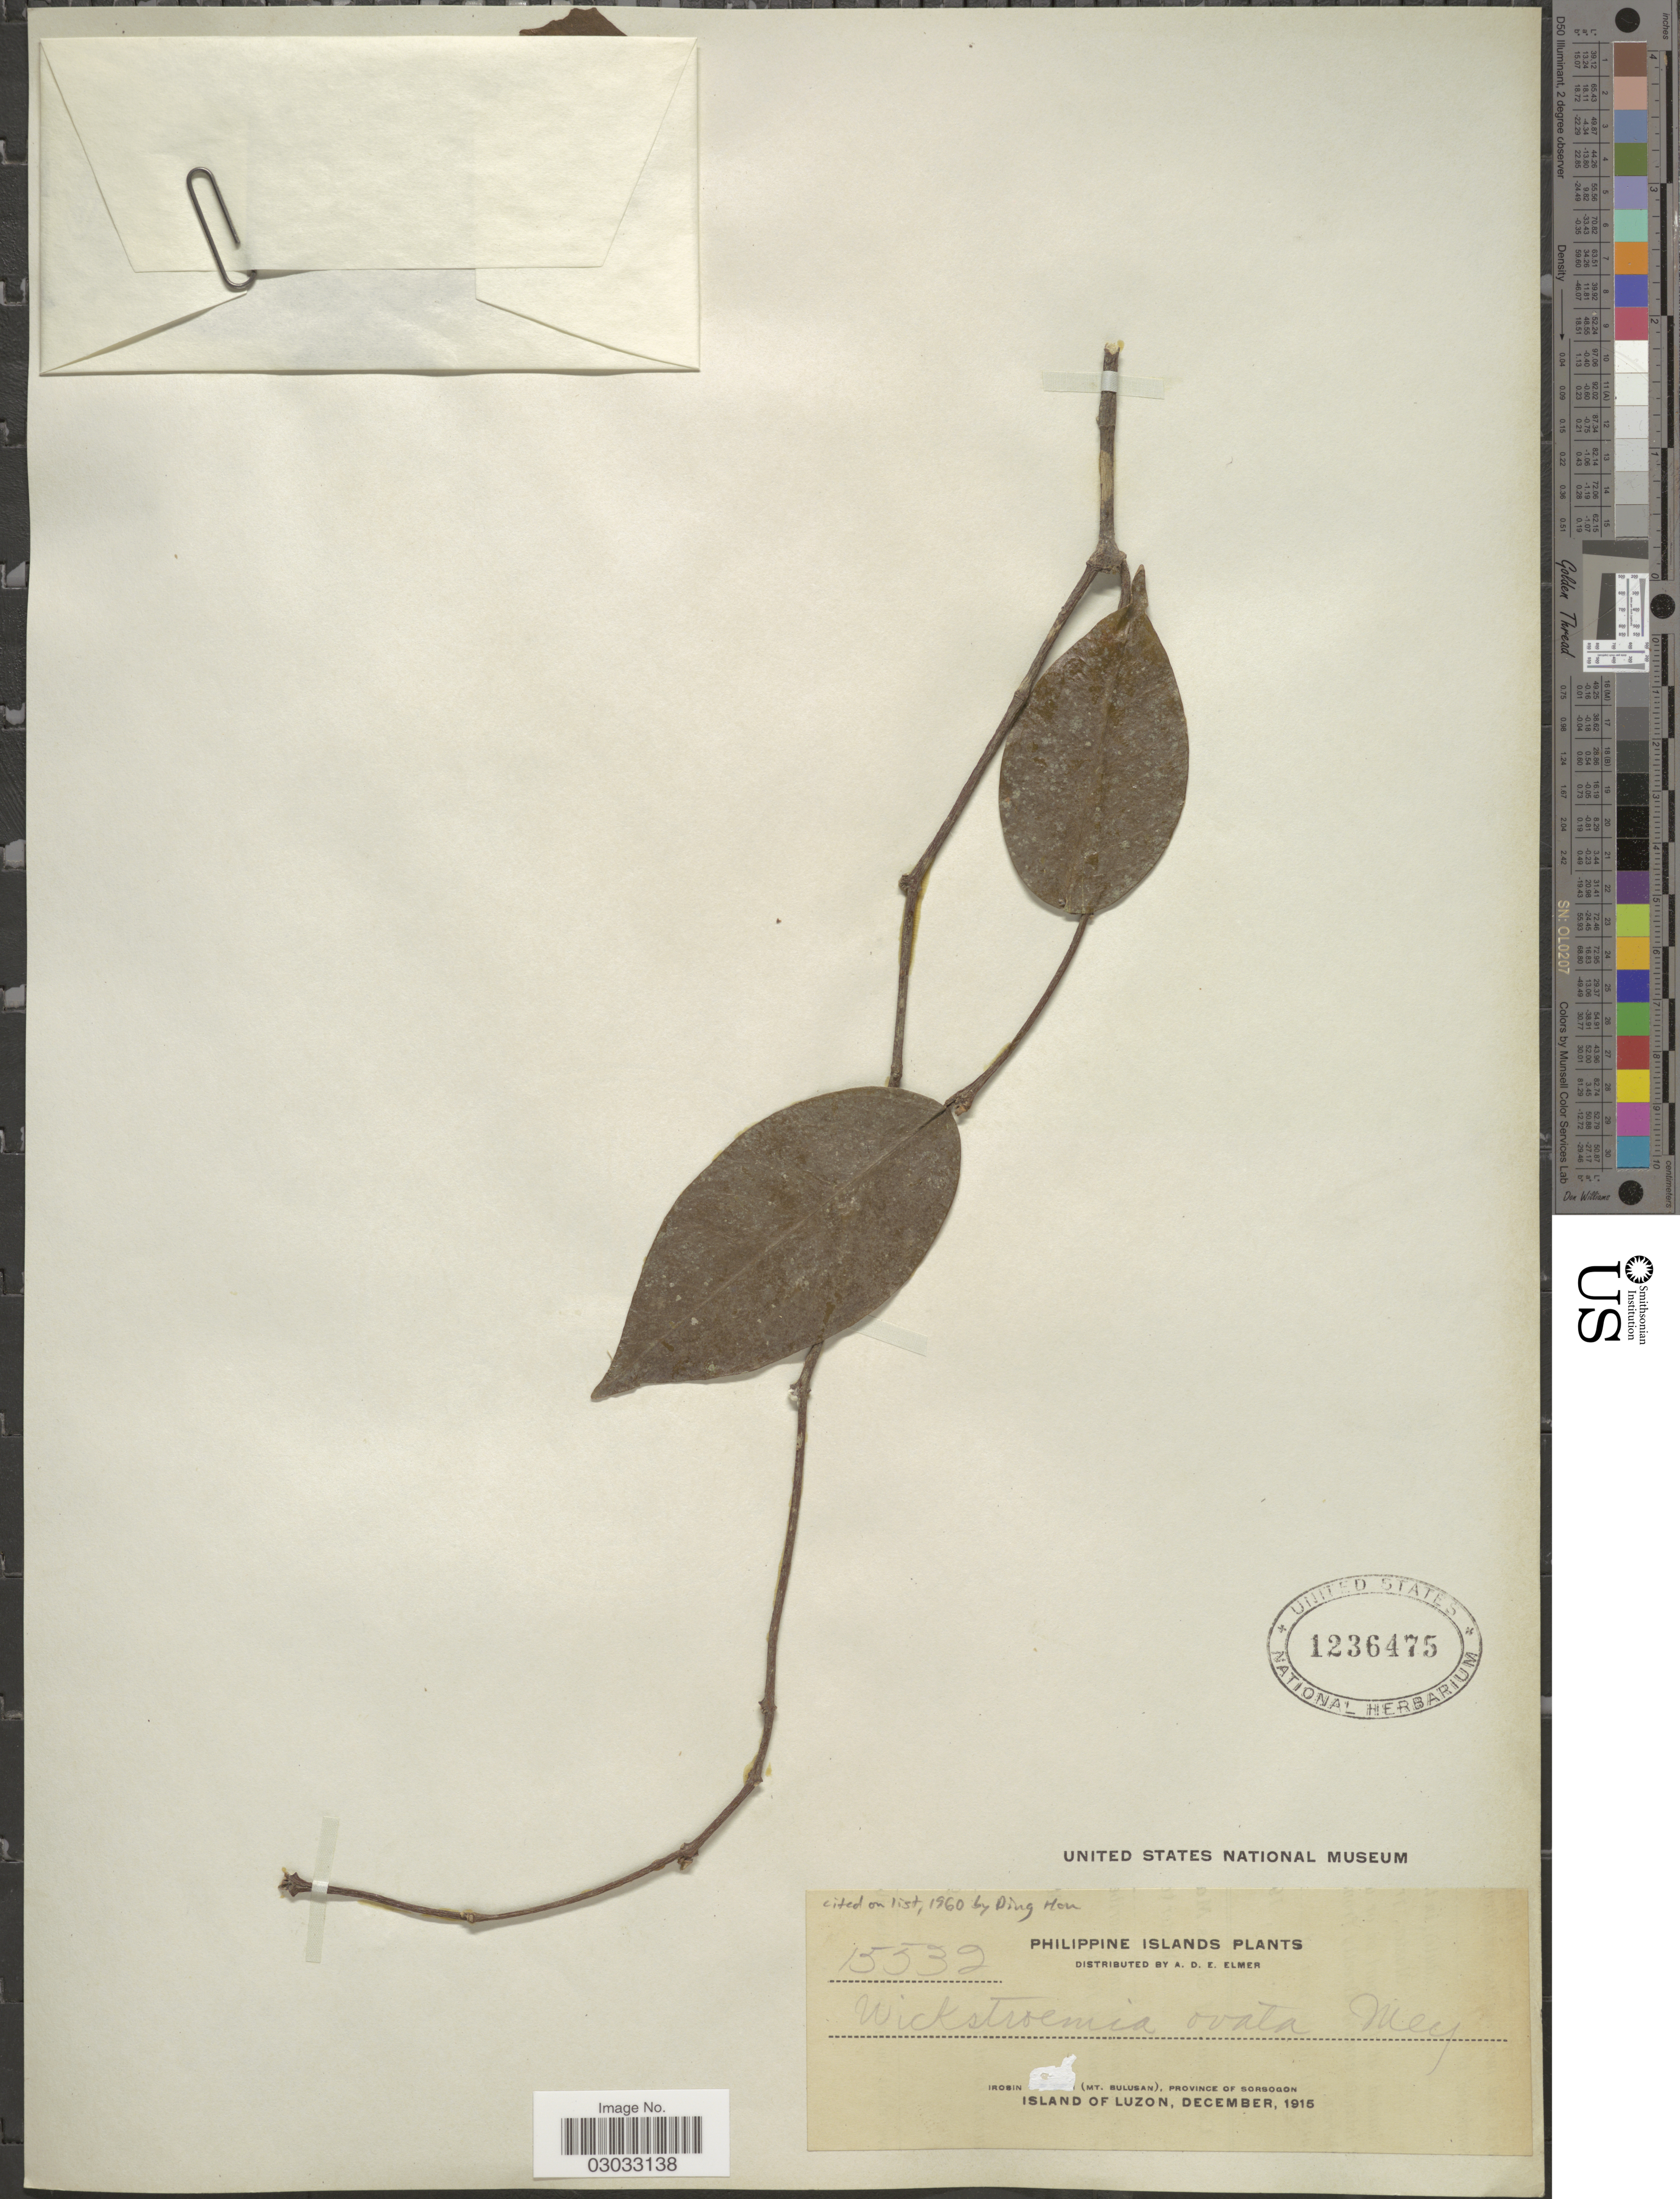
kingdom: Plantae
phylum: Tracheophyta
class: Magnoliopsida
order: Malvales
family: Thymelaeaceae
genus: Wikstroemia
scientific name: Wikstroemia ovata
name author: C.A. Mey.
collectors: A. D. E. Elmer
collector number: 15532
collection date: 1915-12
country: Philippines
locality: Philippine Islands, Irosin (Mt. Bulusan), Province of Sorsogon.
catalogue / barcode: US 1236475